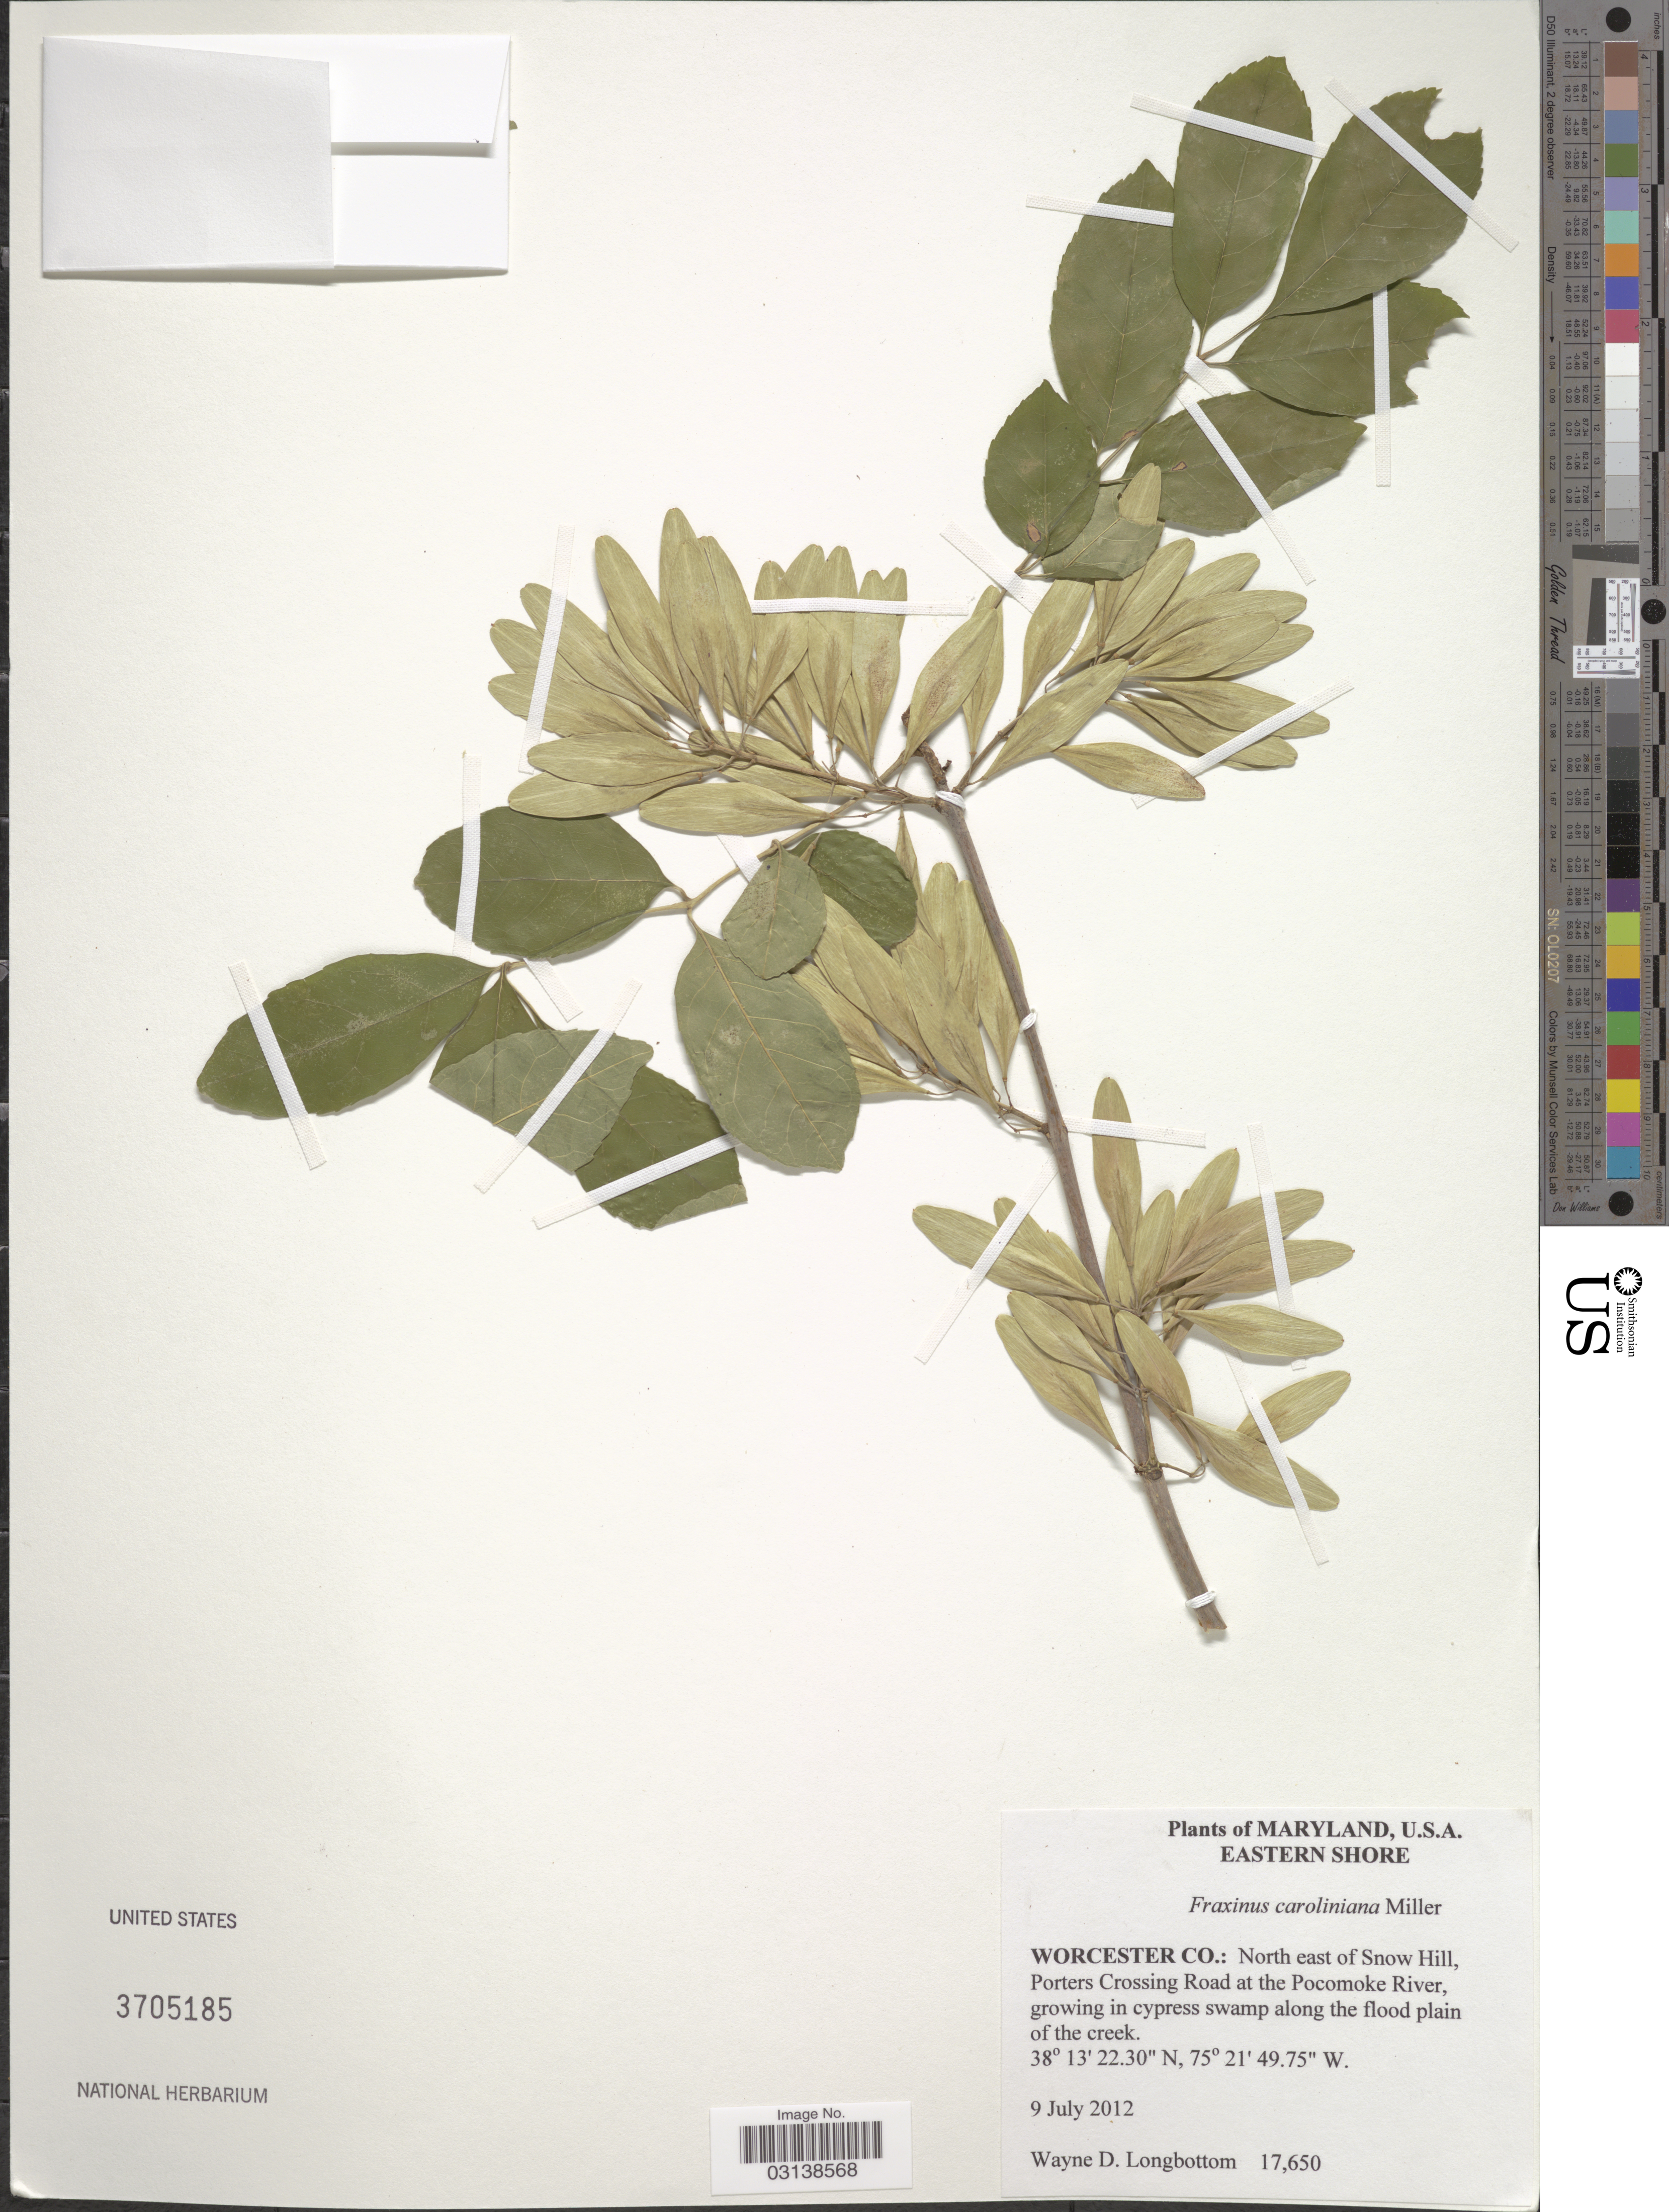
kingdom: Plantae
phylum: Tracheophyta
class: Magnoliopsida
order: Lamiales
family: Oleaceae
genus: Fraxinus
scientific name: Fraxinus caroliniana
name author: Mill.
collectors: W. D. Longbottom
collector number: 17650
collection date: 2012-07-09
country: United States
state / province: Maryland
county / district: Worcester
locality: Eastern Shore, Worcester Co.: North east of Snow Hill, Porters Crossing Road at the Pocomoke River.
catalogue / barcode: US 3705185